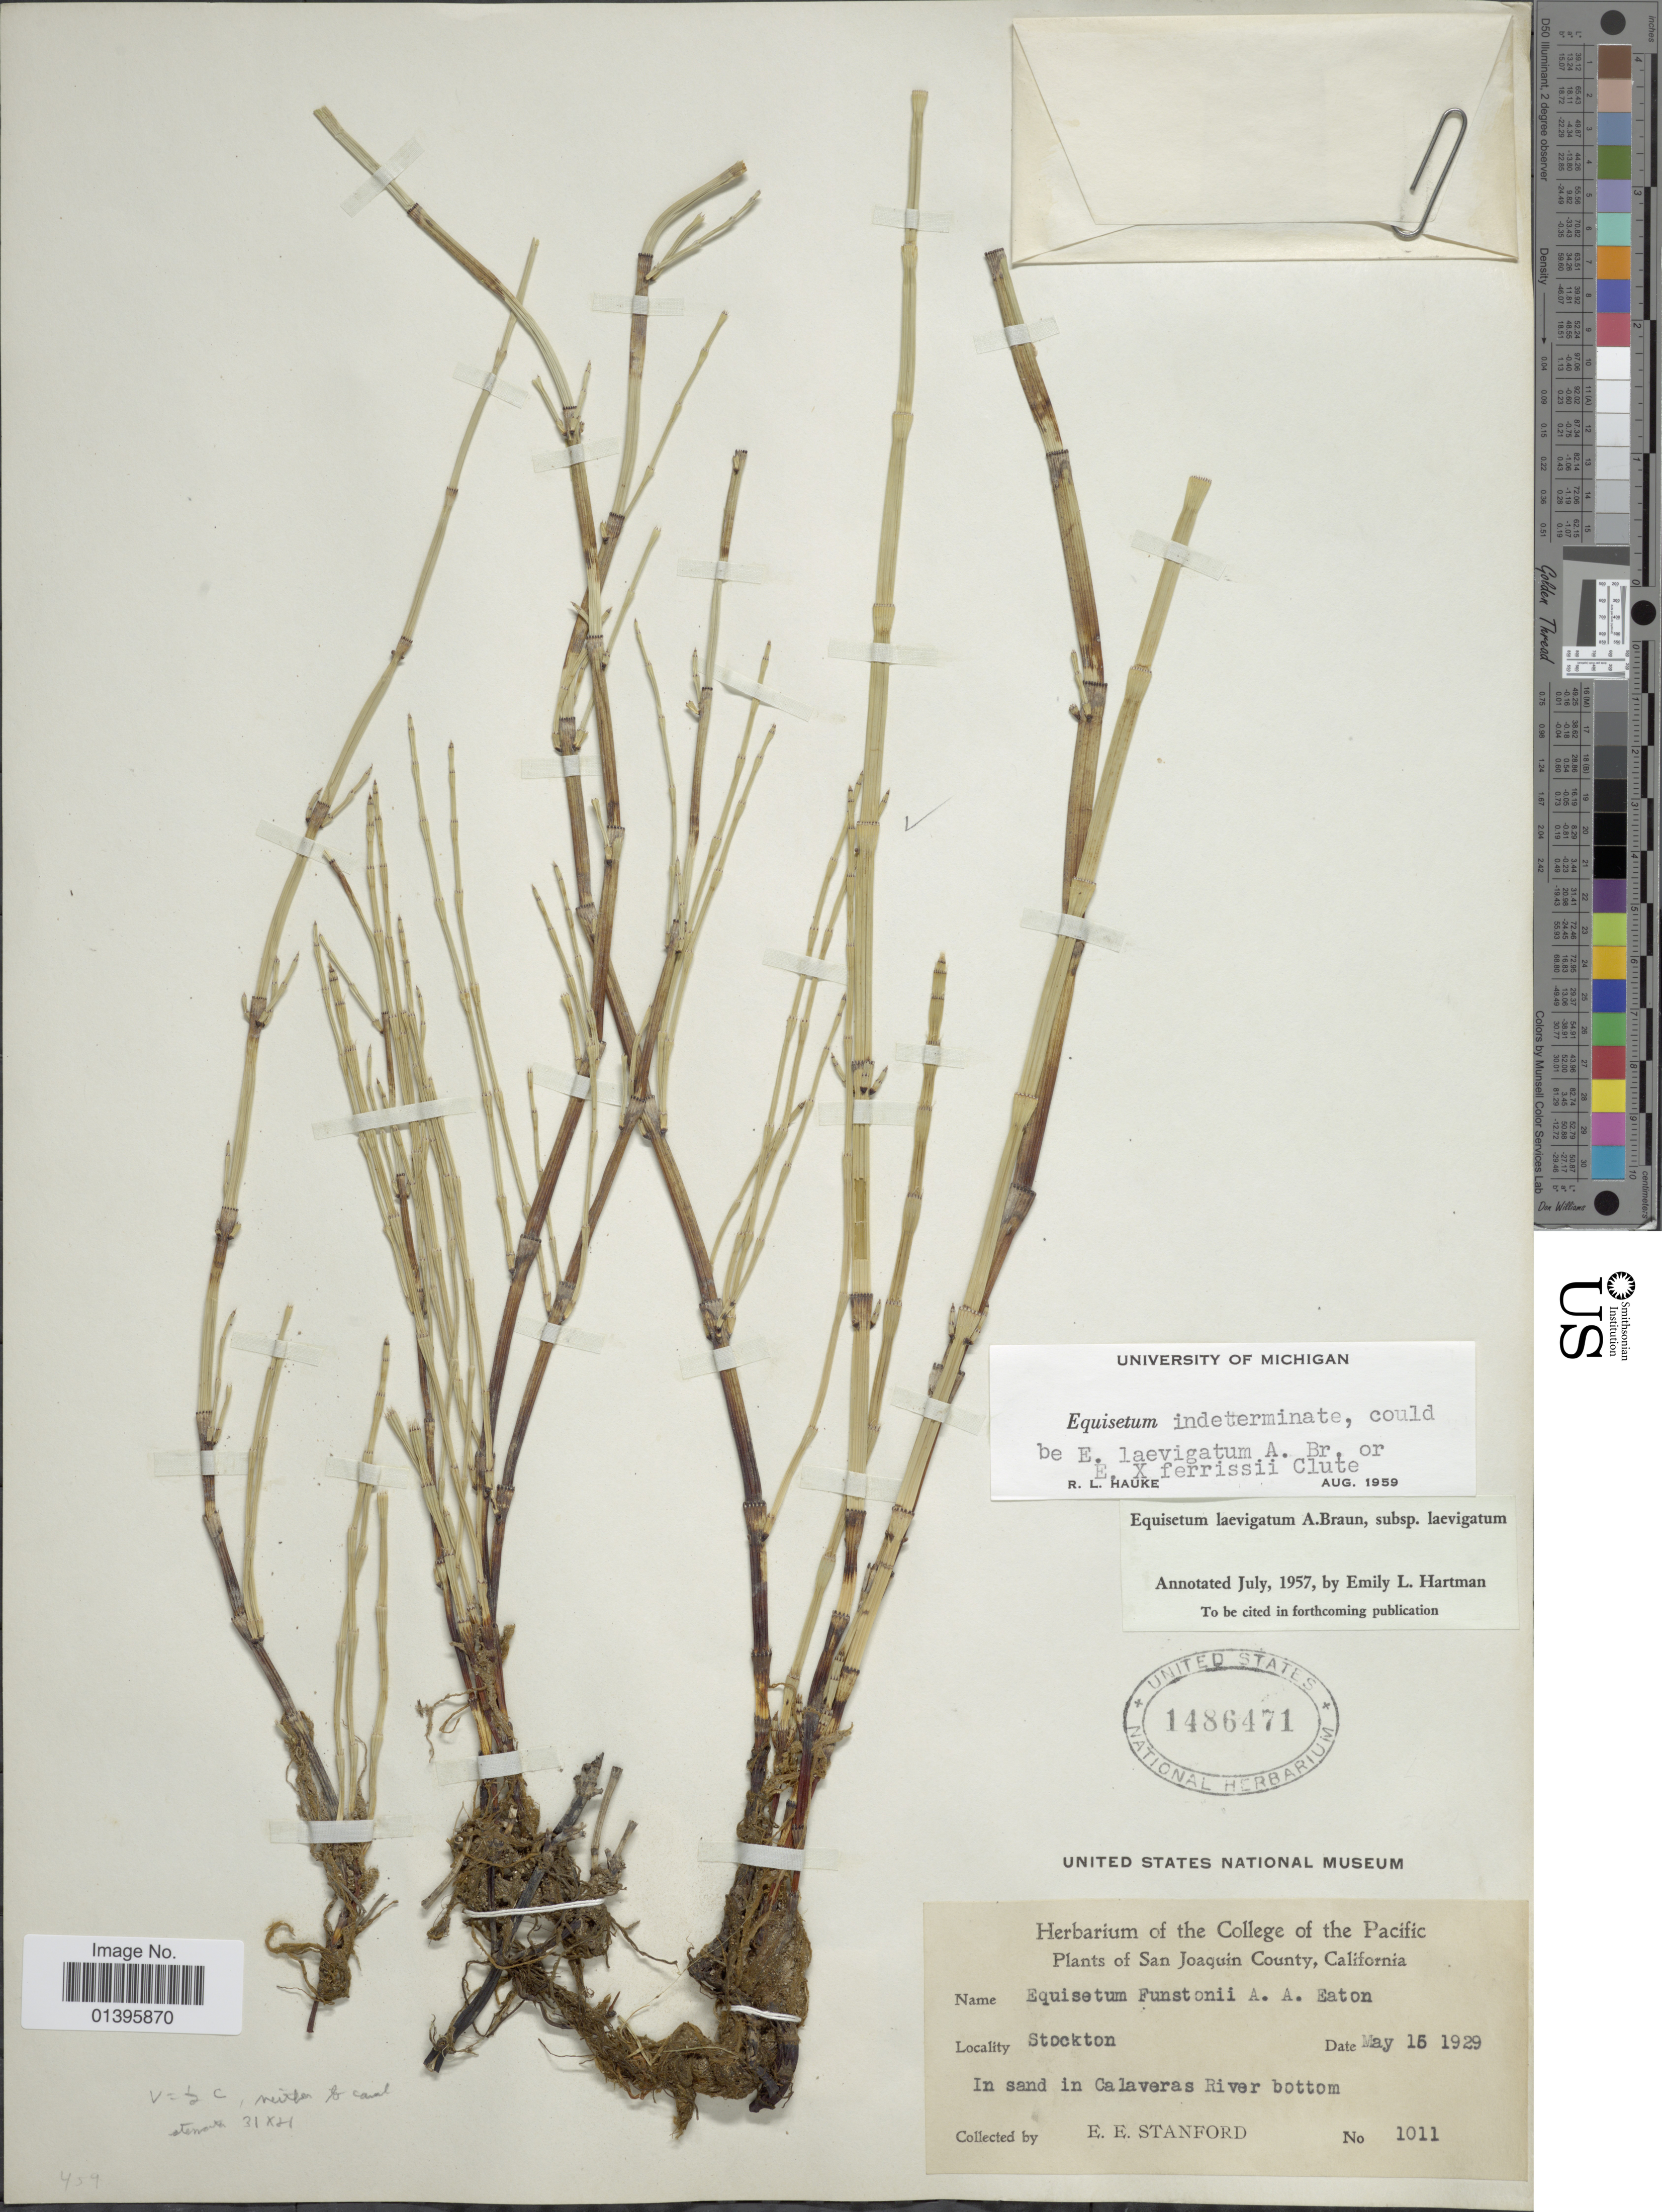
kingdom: Plantae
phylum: Tracheophyta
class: Polypodiopsida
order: Equisetales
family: Equisetaceae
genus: Equisetum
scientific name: Equisetum x ferrissii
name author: Clute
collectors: E. Stanford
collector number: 1011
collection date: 1929-05-15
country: United States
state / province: California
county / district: San Joaquin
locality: San Joaquin County. Stockton. In sand in Calaveras River bottom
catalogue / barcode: US 1486471